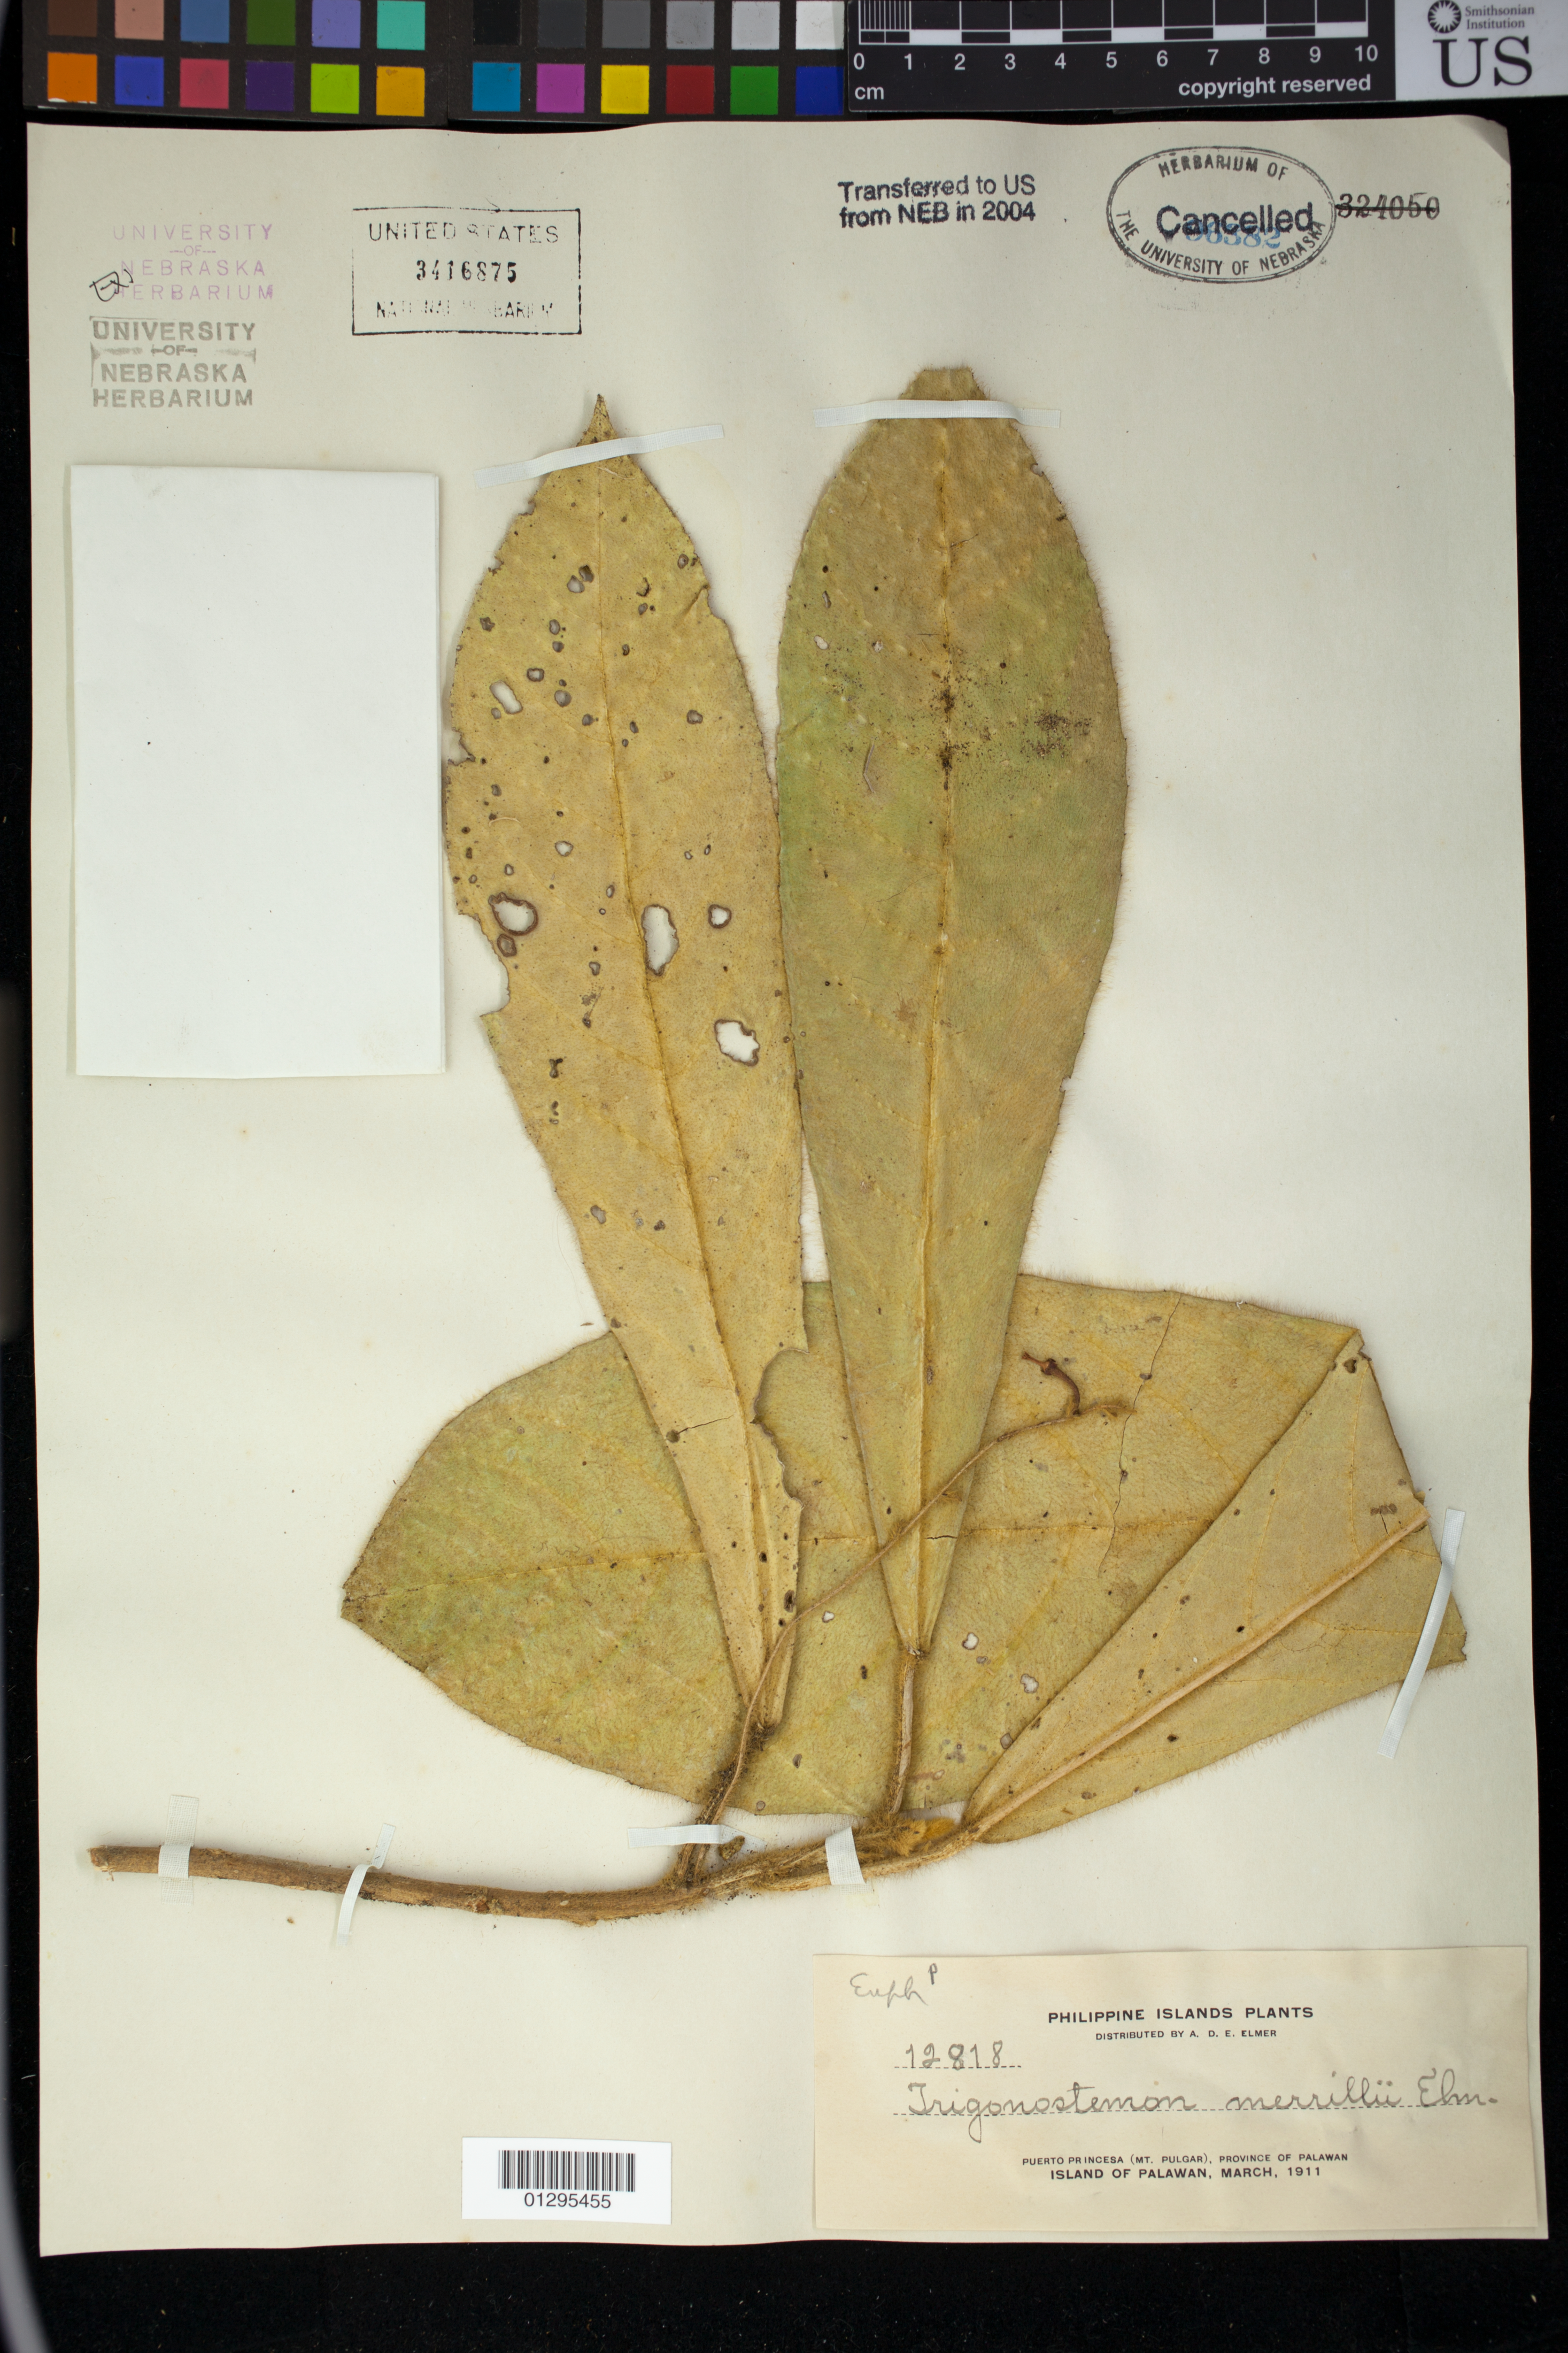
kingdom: Plantae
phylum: Tracheophyta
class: Magnoliopsida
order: Malpighiales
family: Euphorbiaceae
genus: Trigonostemon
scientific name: Trigonostemon merrillii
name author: Elmer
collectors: A. D. E. Elmer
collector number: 12818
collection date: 1911-03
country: Philippines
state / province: Mimaropa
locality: Puerto princesa (Mt. Pulgar), Province of Palawan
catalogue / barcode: US 3416875